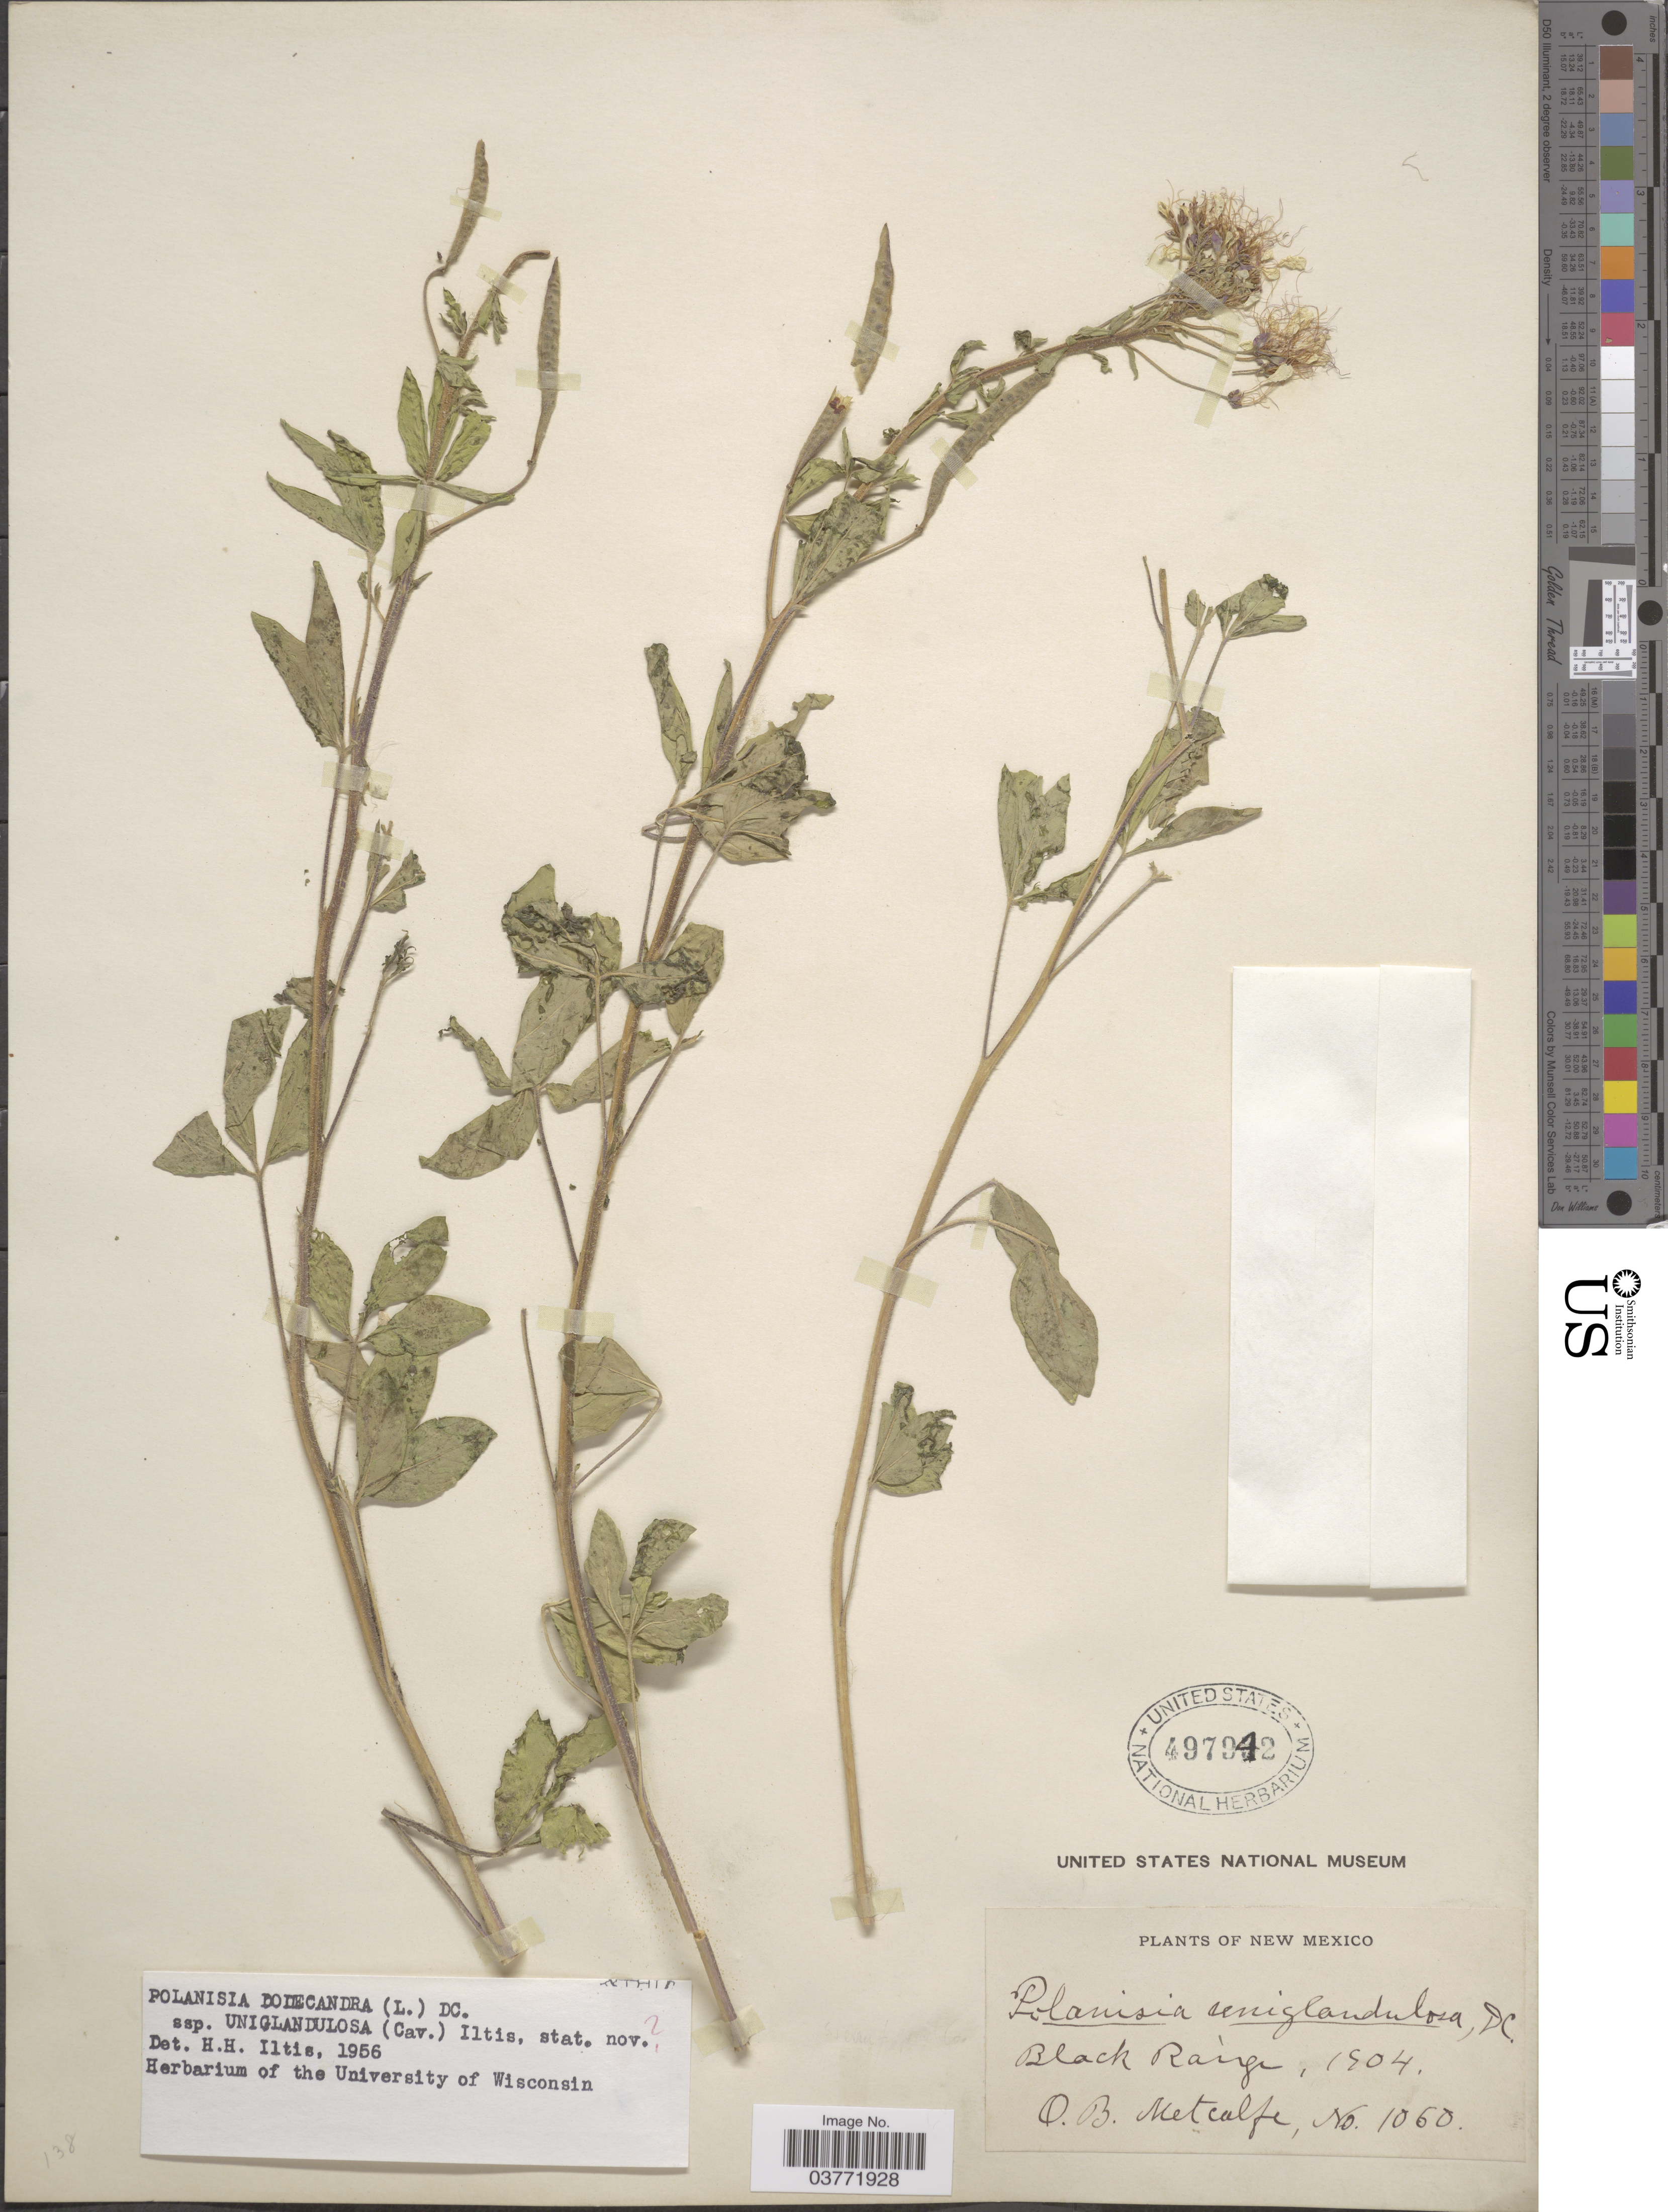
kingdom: Plantae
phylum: Tracheophyta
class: Magnoliopsida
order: Brassicales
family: Cleomaceae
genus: Polanisia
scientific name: Polanisia uniglandulosa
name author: (Cav.) DC.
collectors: O. B. Metcalfe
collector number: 1060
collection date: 1904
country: United States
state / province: New Mexico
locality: Black Range.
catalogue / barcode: US 497942